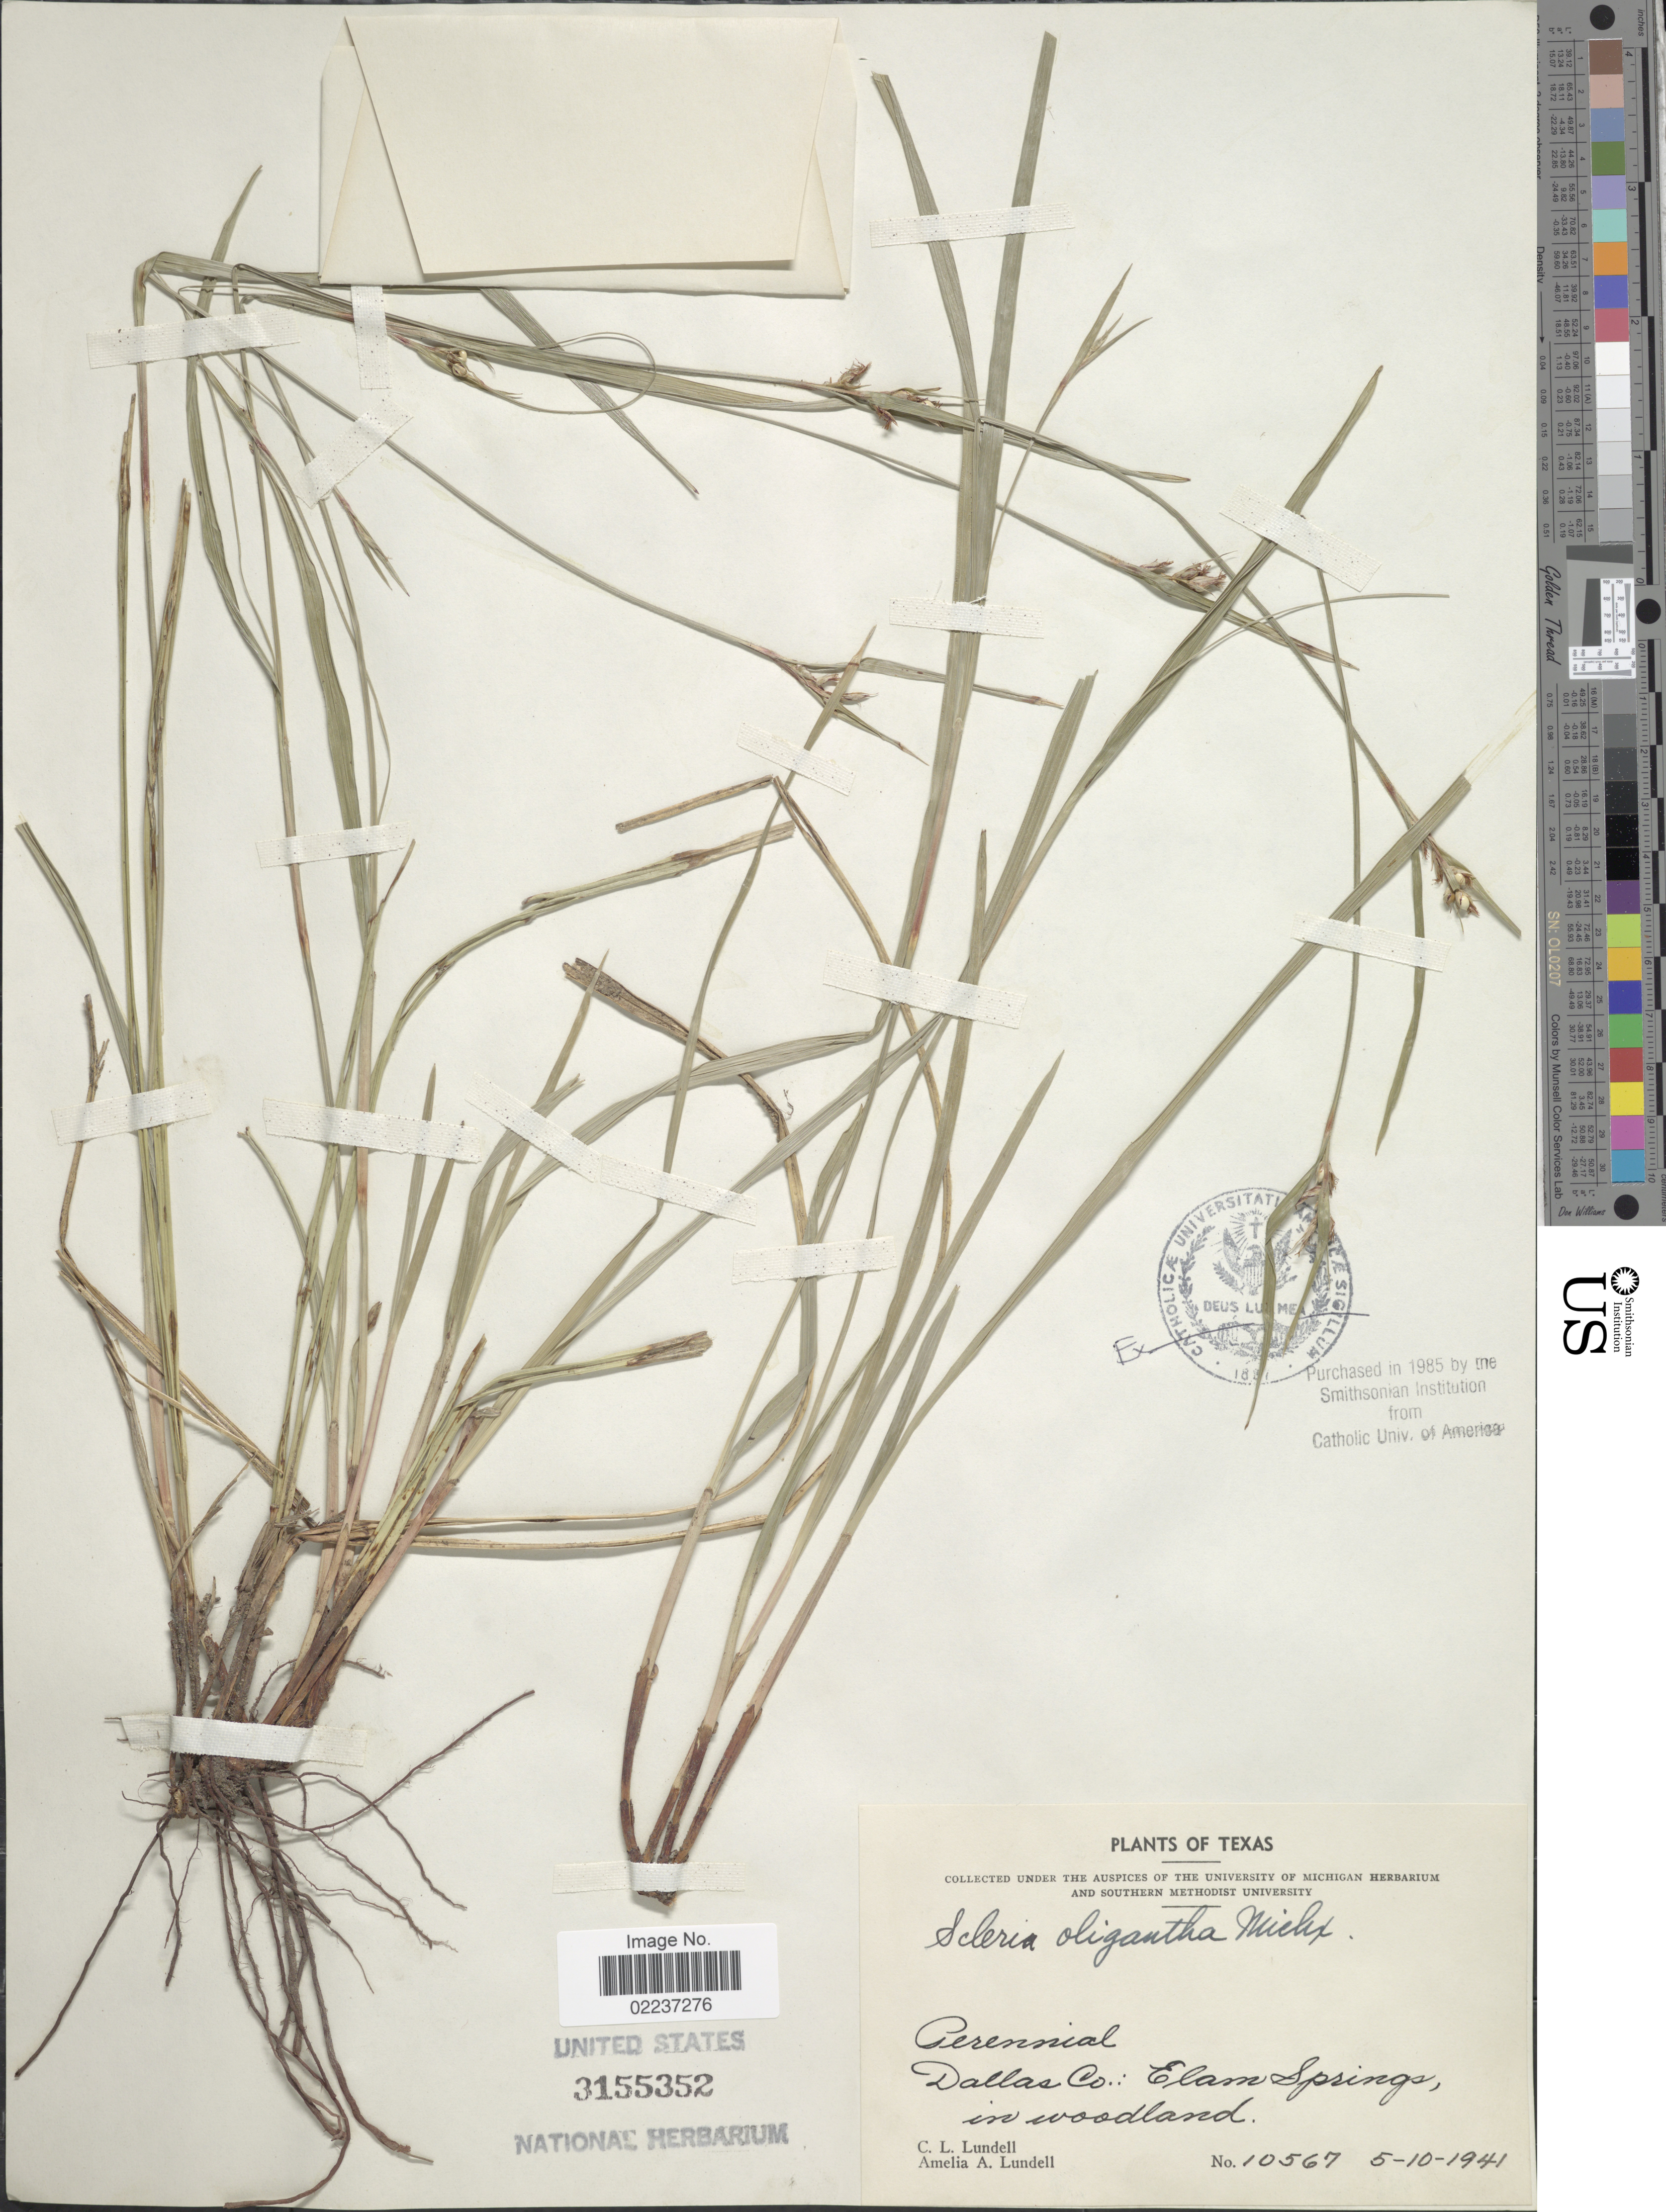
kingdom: Plantae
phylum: Tracheophyta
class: Liliopsida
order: Poales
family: Cyperaceae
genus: Scleria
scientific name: Scleria oligantha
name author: Michx.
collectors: C. L. Lundell & A. A. Lundell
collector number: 10567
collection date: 1941-05-10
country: United States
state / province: Texas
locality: Perennial, Dallas Co.: Elam Springs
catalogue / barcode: US 3155352